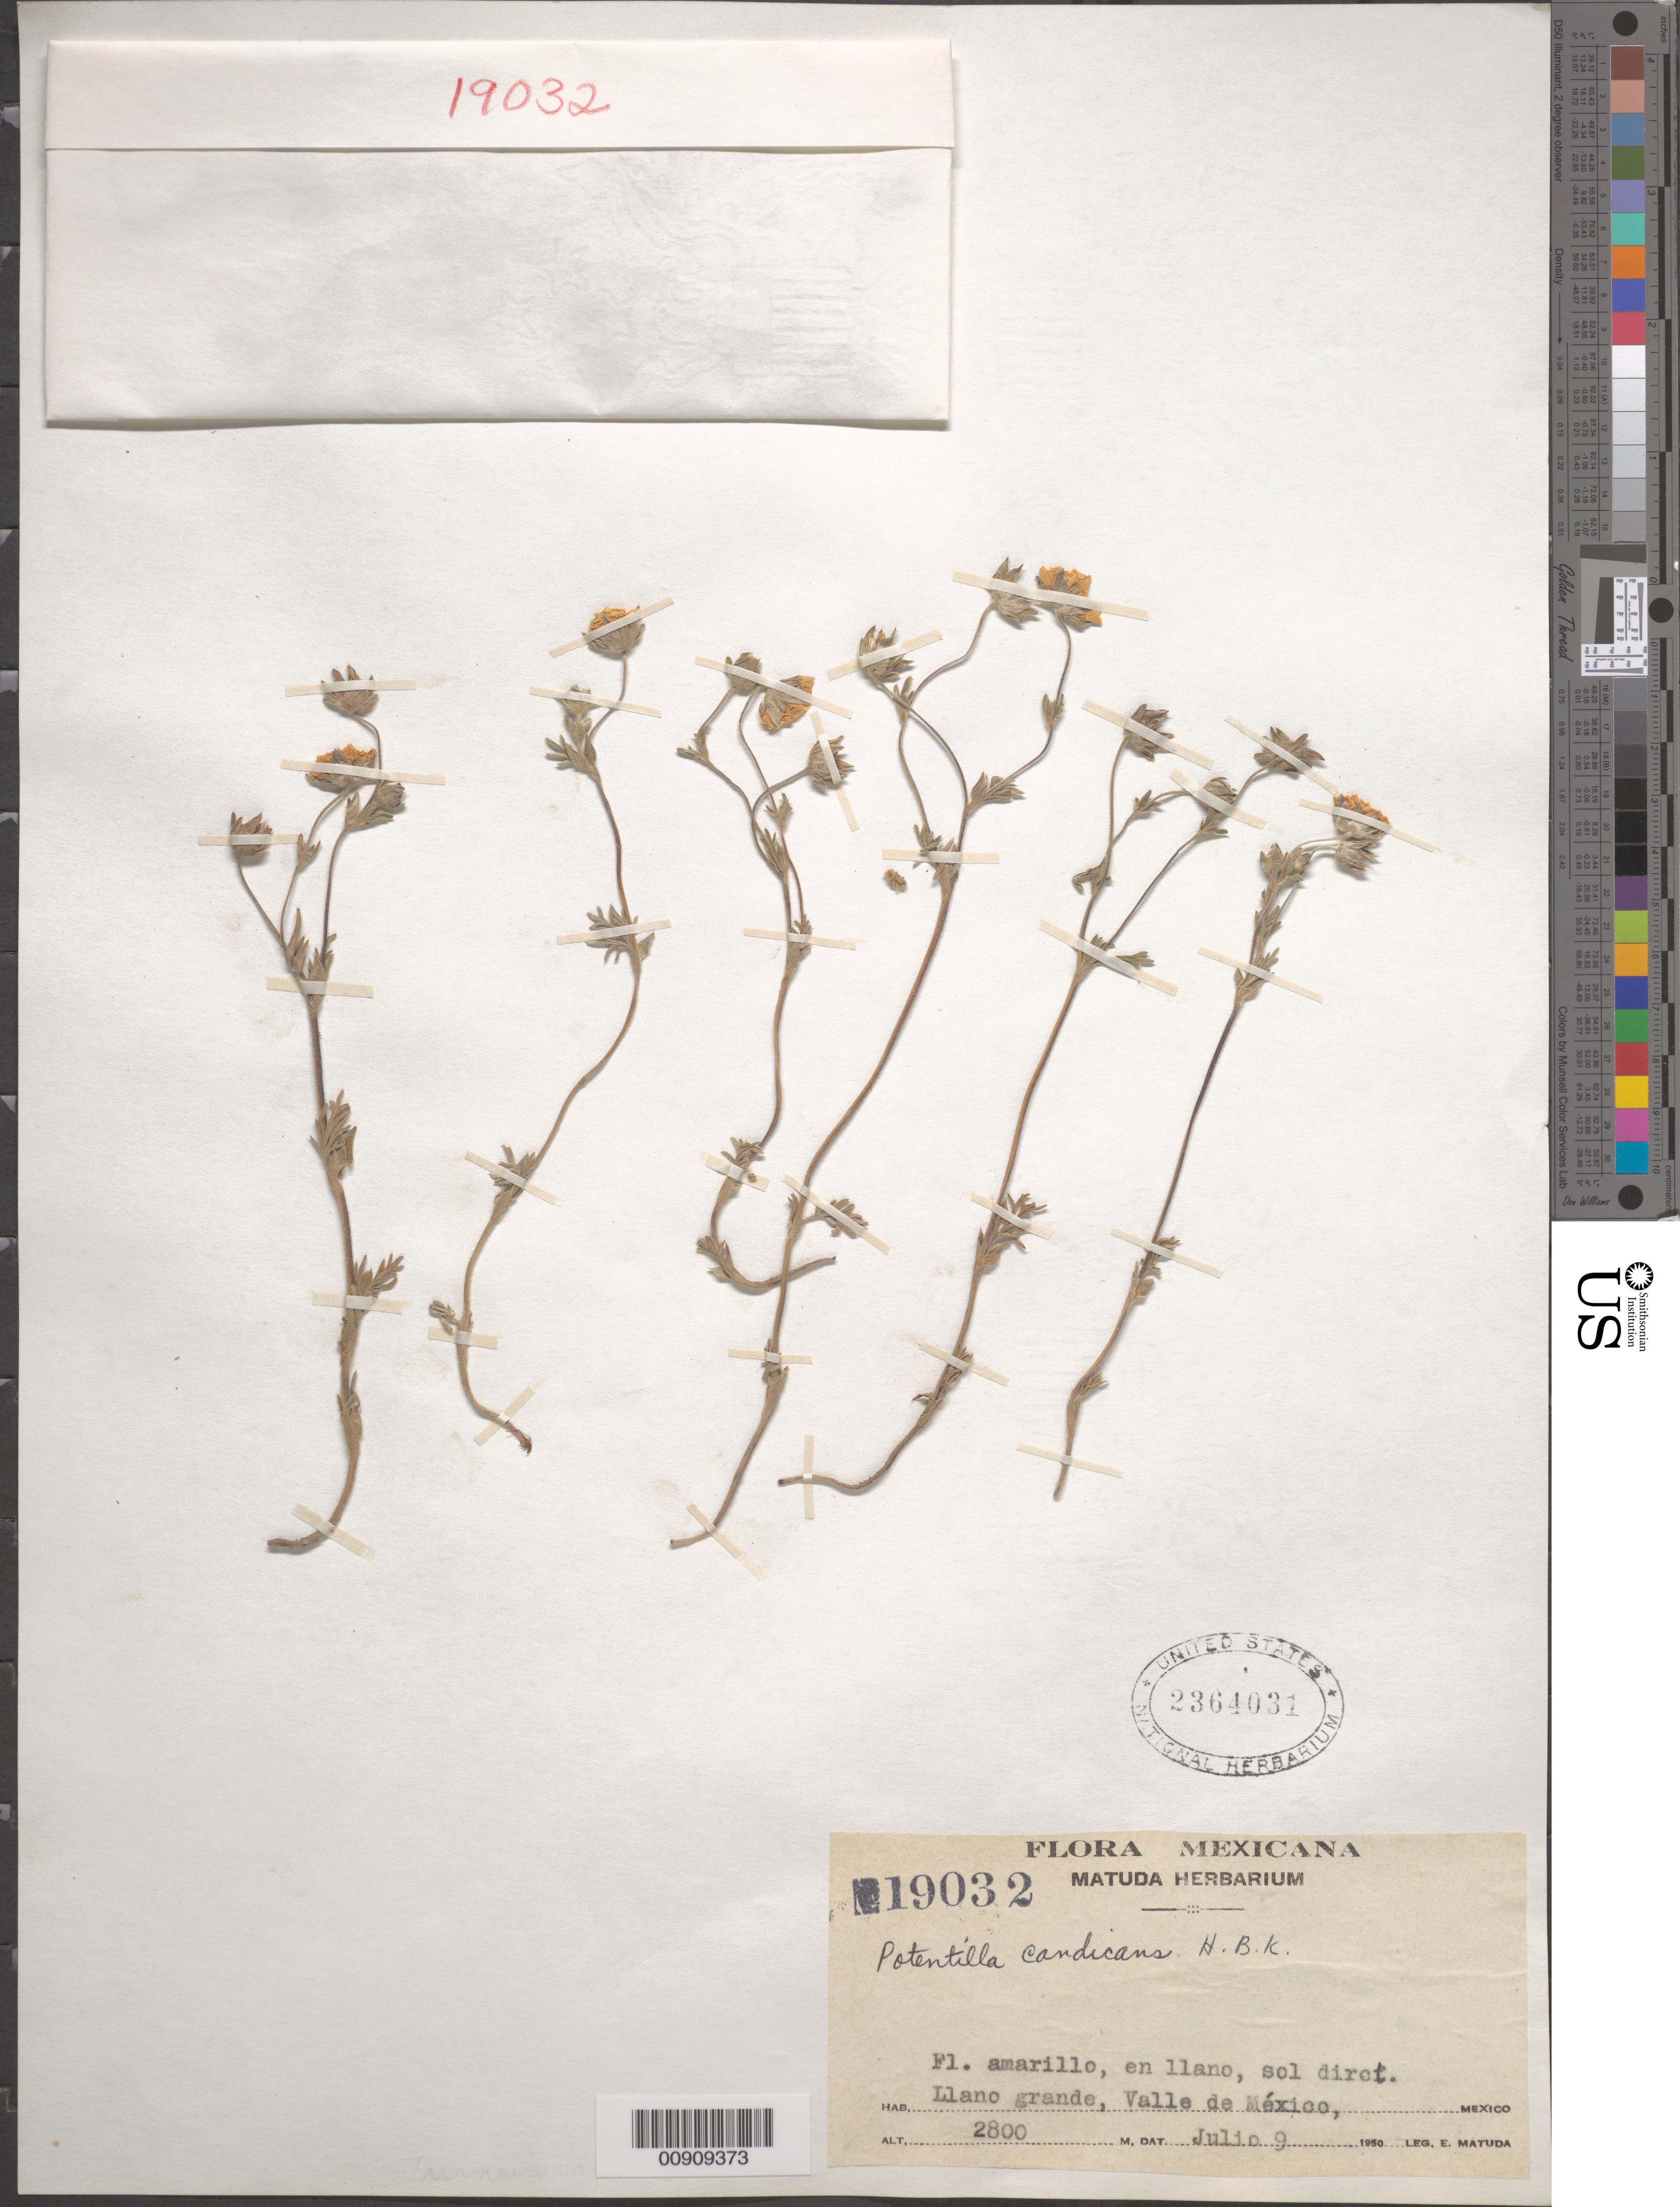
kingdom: Plantae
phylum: Tracheophyta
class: Magnoliopsida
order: Rosales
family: Rosaceae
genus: Potentilla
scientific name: Potentilla candicans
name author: Humb. & Bonpl. ex Nestl.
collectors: E. Matuda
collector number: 19032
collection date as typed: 09 Jul 1950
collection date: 1950-07-09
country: Mexico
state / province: México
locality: Llano grande, Valle de México.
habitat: En llano, sol direct.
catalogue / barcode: US 2364031